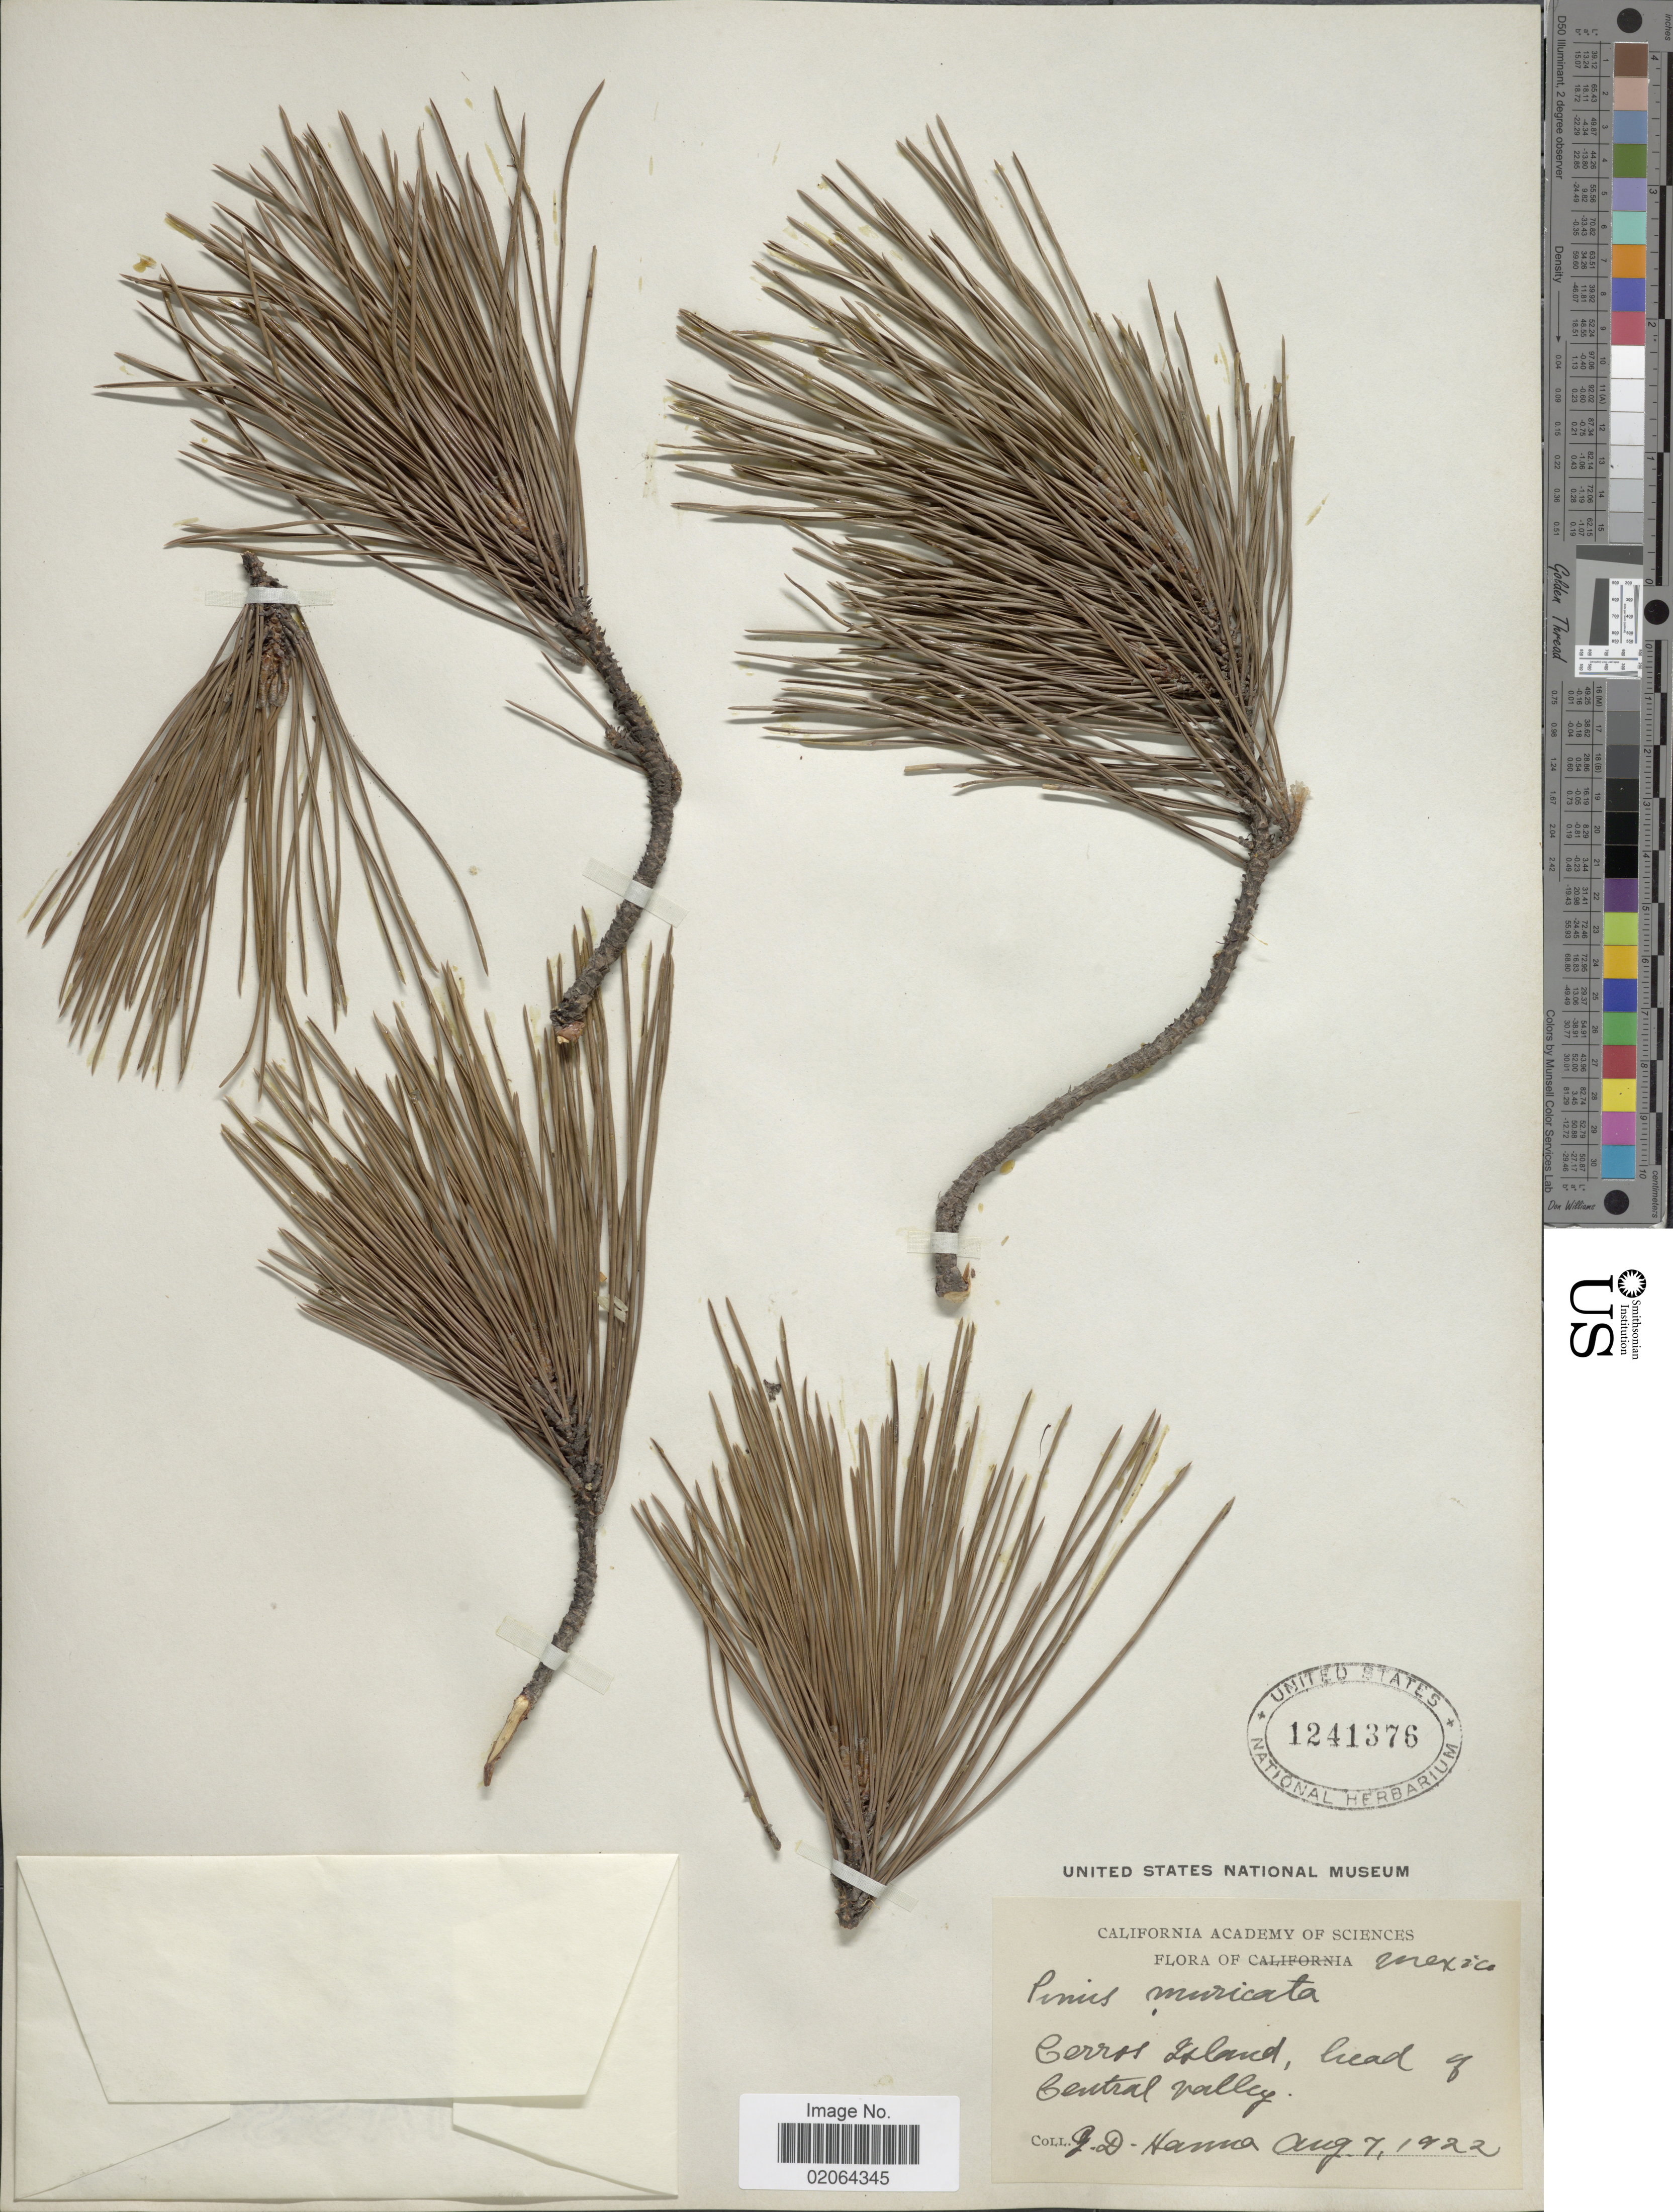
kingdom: Plantae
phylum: Tracheophyta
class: Pinopsida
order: Pinales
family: Pinaceae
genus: Pinus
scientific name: Pinus muricata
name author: D. Don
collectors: G. D. Hanna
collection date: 1922-08-07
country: Mexico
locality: Mexico, Cerros Island, head of Central valley.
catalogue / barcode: US 1241376